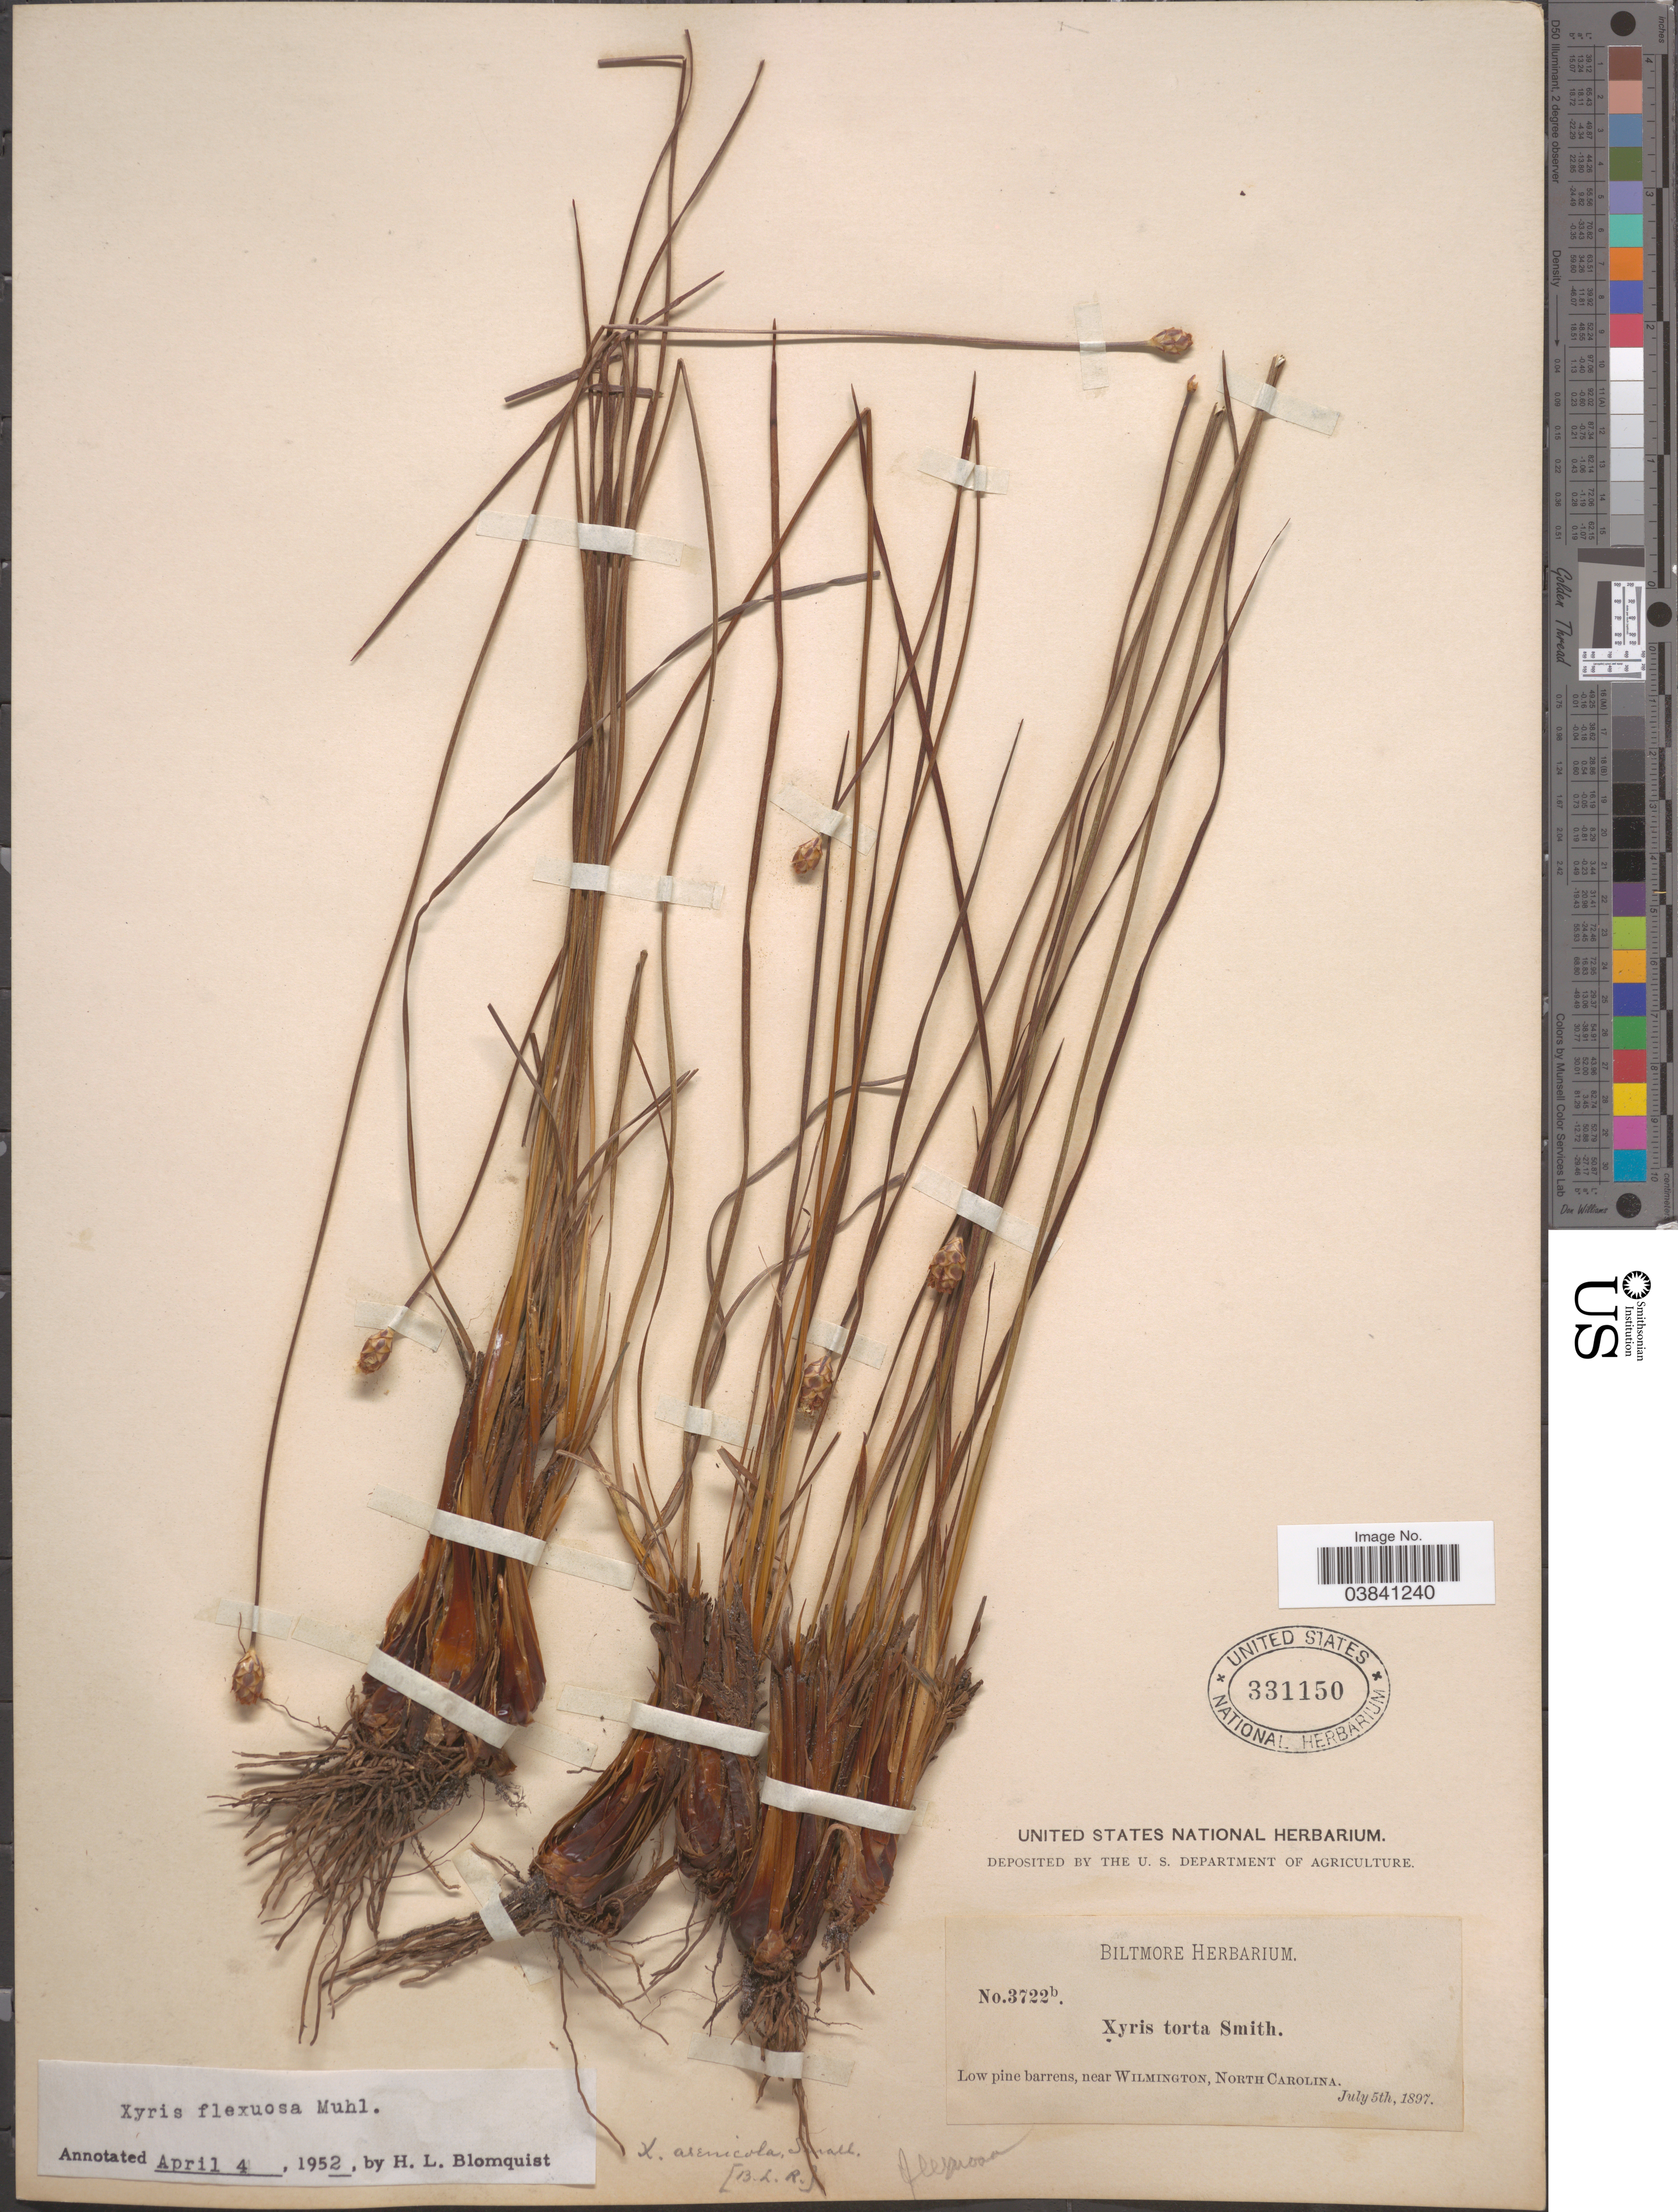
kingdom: Plantae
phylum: Tracheophyta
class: Liliopsida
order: Poales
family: Xyridaceae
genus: Xyris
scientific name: Xyris caroliniana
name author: Walter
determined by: Strong, Mark T., (BOT), Smithsonian Institution - National Museum of Natural History (UNITED STATES)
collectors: ex herb. Biltmore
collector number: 3722b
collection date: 1897-07-05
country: United States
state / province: North Carolina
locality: Low pine barrens, near Wilmington.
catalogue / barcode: US 331150